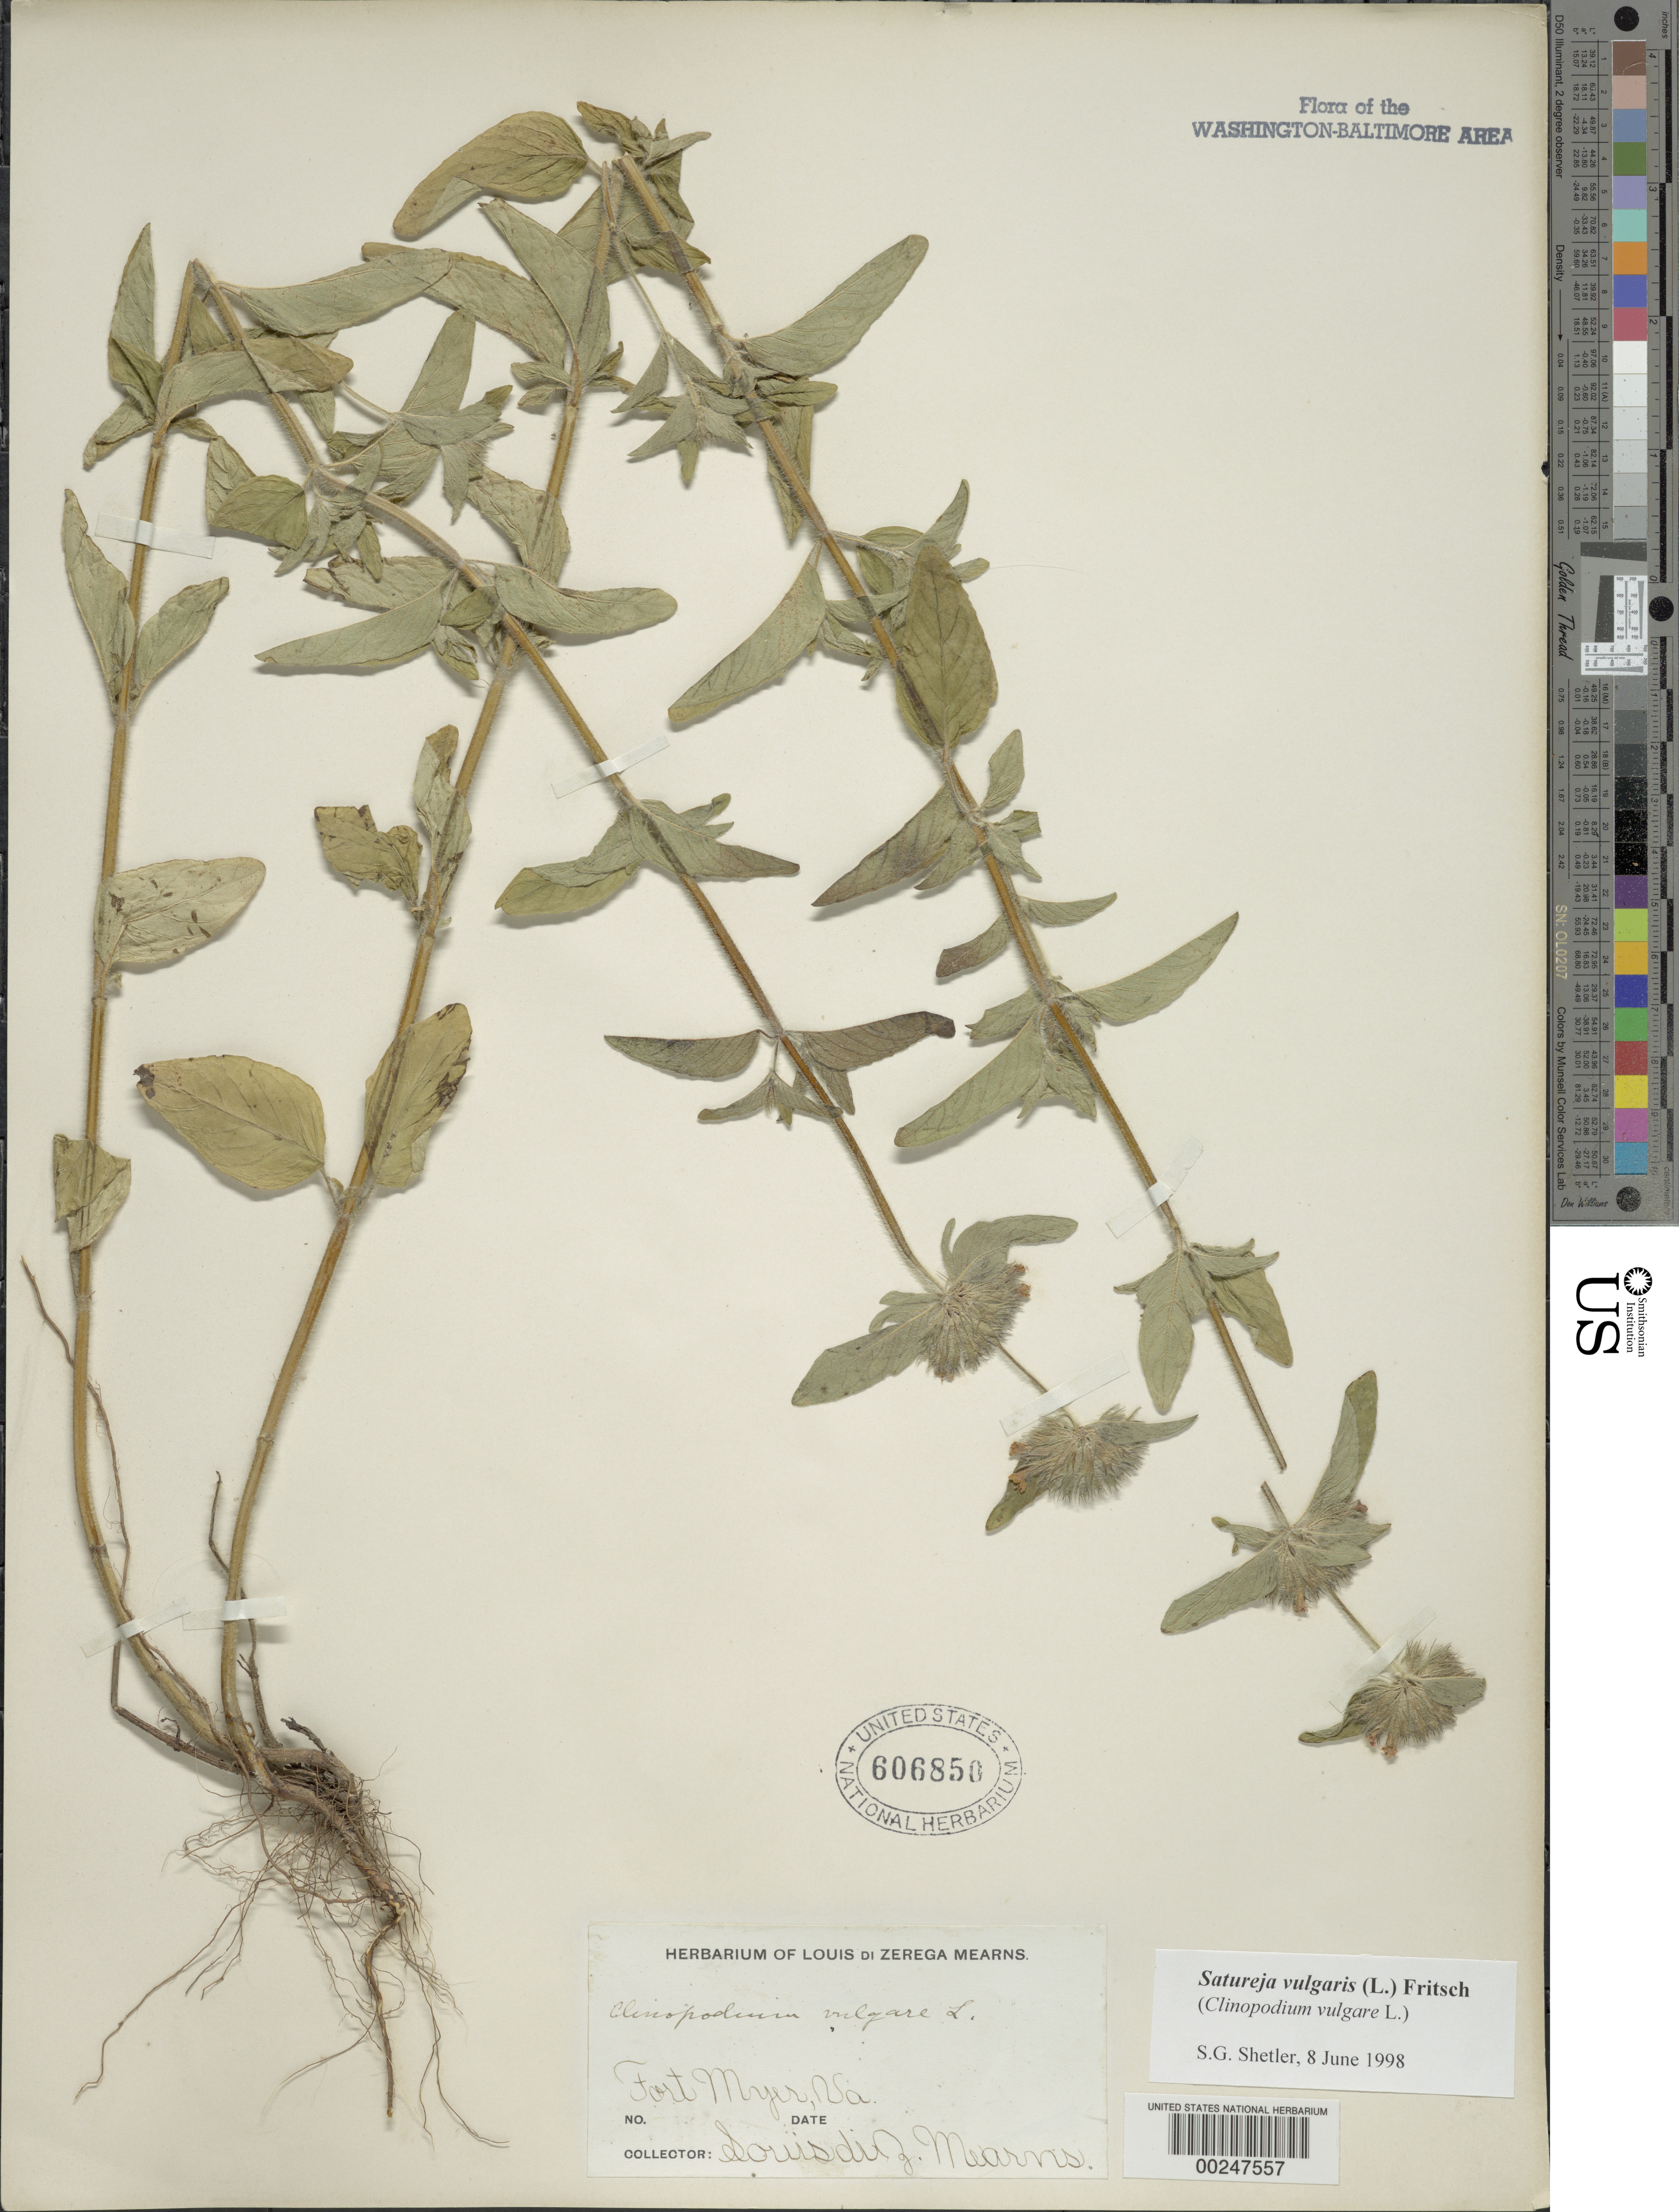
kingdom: Plantae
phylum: Tracheophyta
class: Magnoliopsida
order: Lamiales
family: Lamiaceae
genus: Clinopodium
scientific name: Clinopodium vulgare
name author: L.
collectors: L. D. Mearns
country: United States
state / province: Virginia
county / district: Arlington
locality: Fort Myers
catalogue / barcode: US 606850